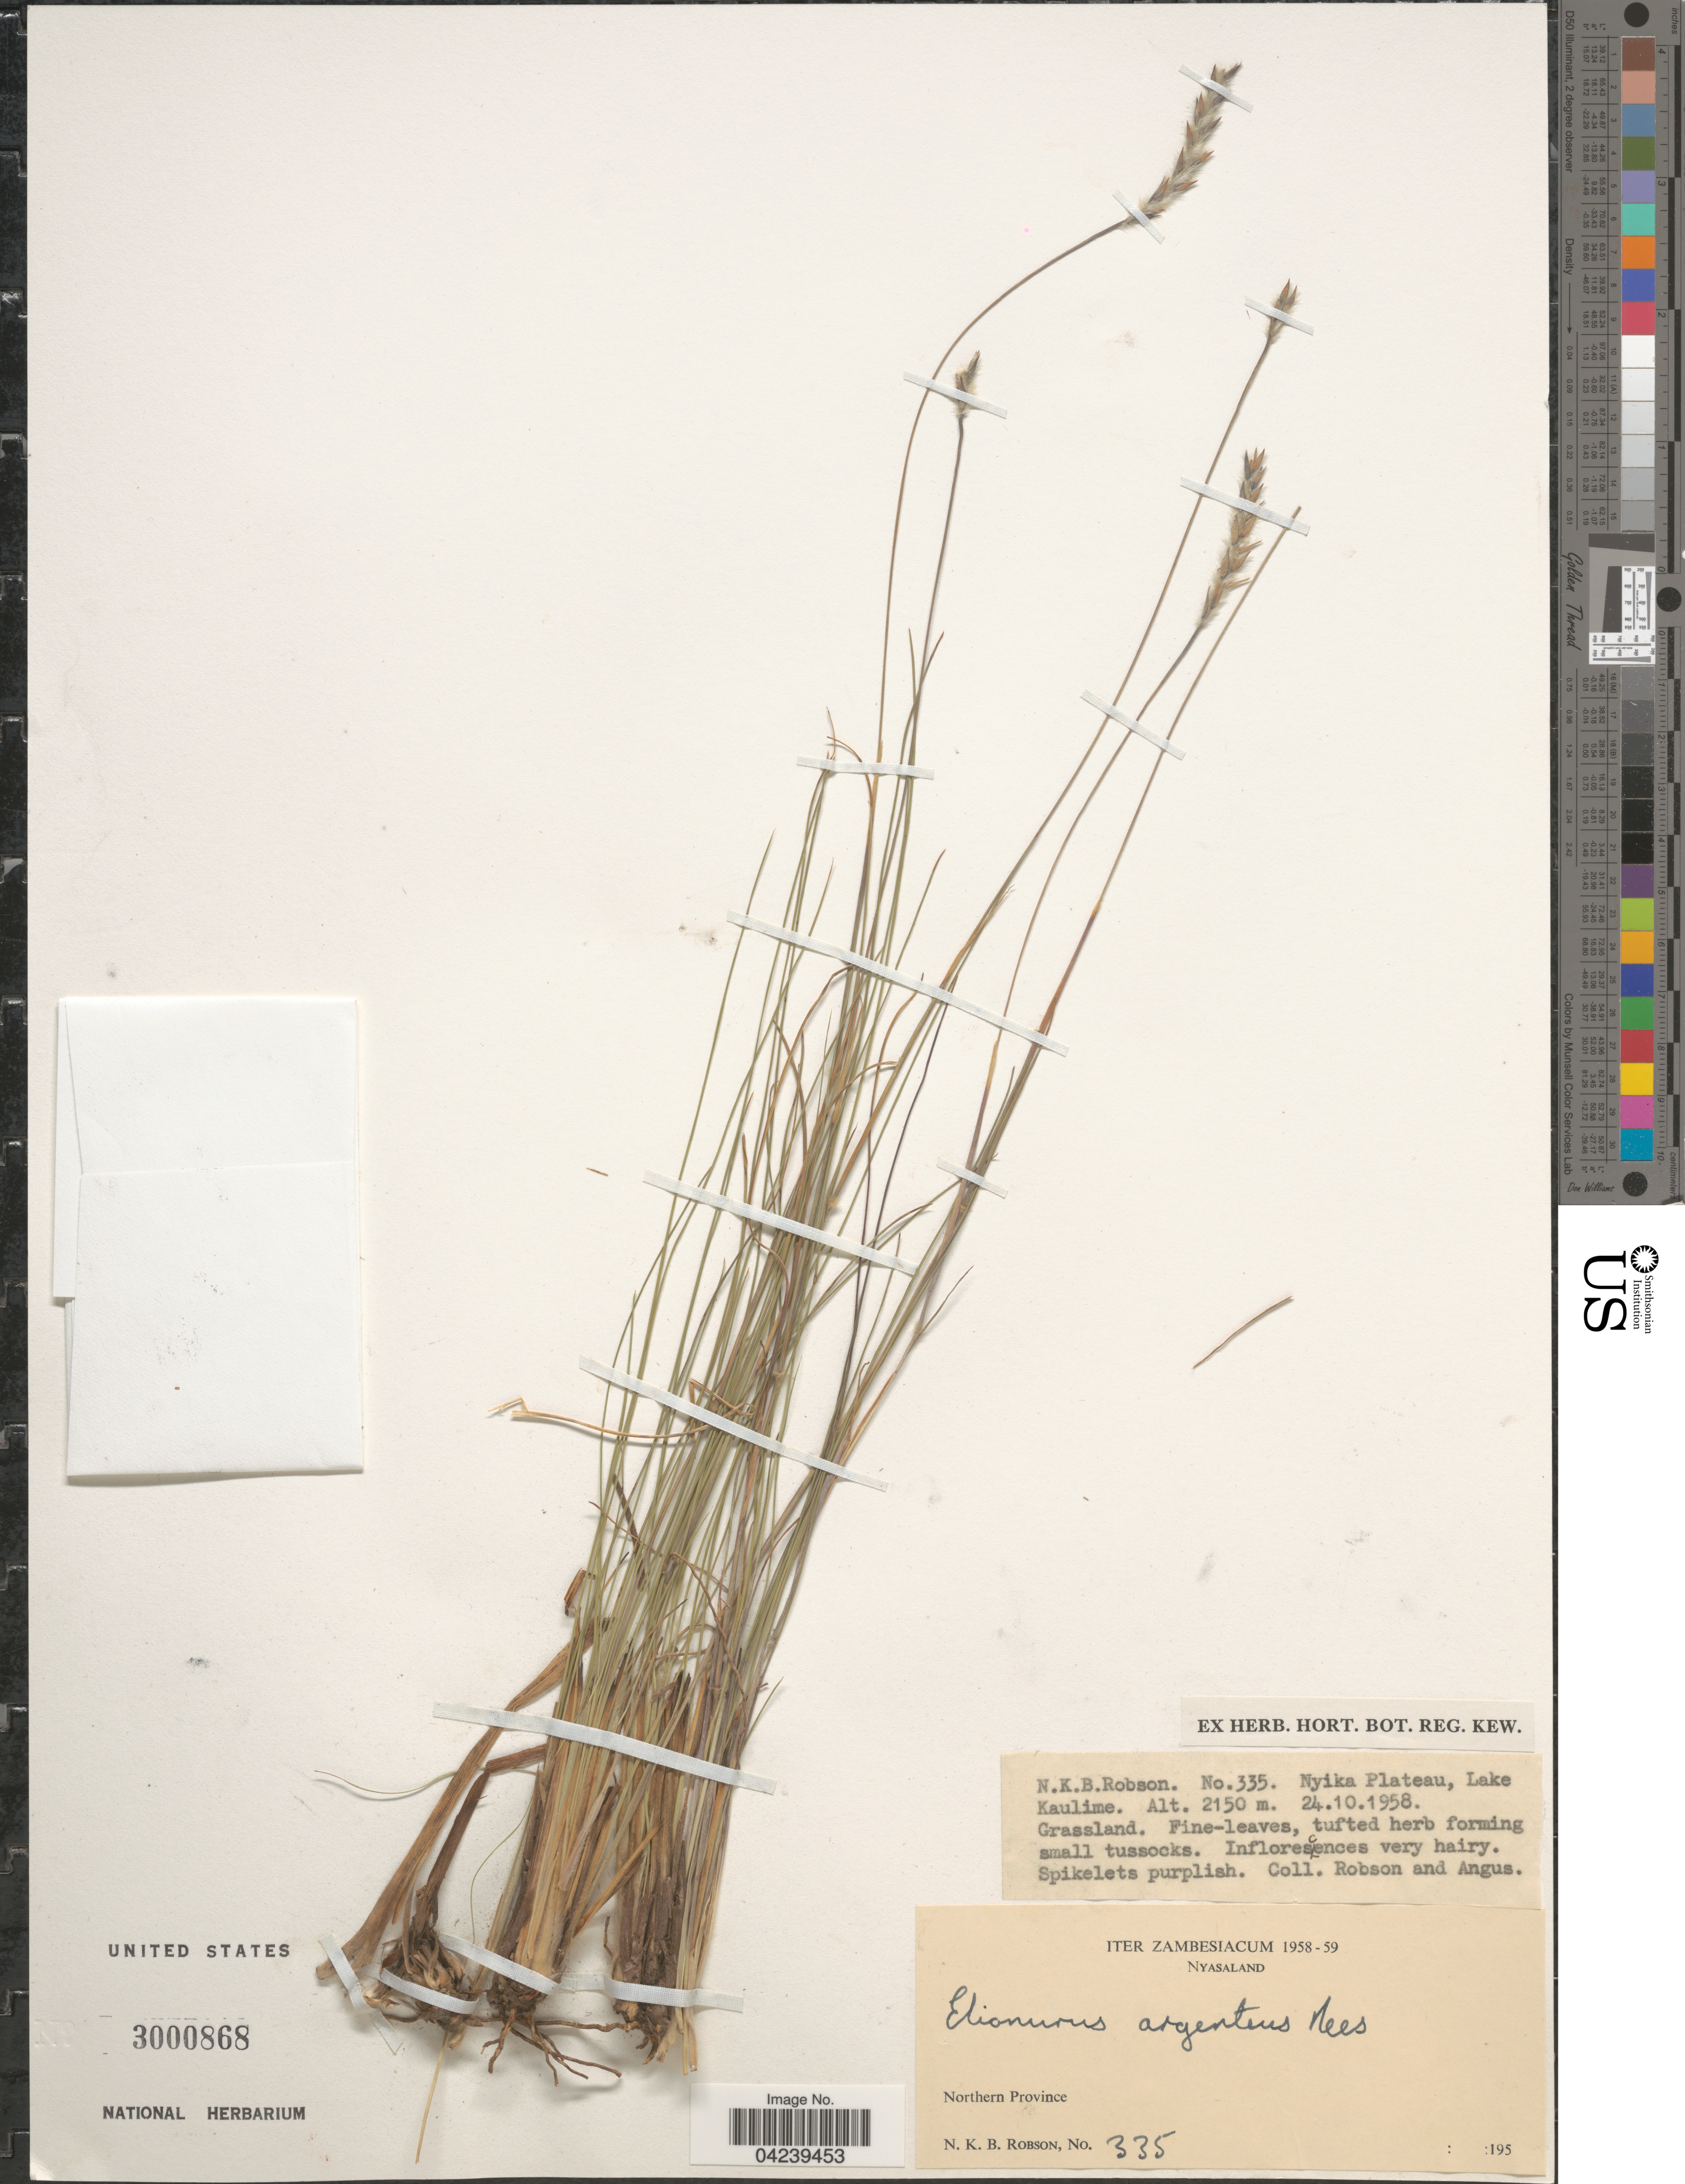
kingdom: Plantae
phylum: Tracheophyta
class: Liliopsida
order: Poales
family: Poaceae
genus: Elionurus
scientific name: Elionurus muticus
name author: (Spreng.) Kuntze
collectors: N. Robson & -. Angus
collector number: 335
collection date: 1958-10-24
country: Malawi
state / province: Northern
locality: Nyika Plateau, Lake Kaulime. Iter Zambesiacum 1958-59. Nyasaland.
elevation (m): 2150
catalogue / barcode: US 3000868